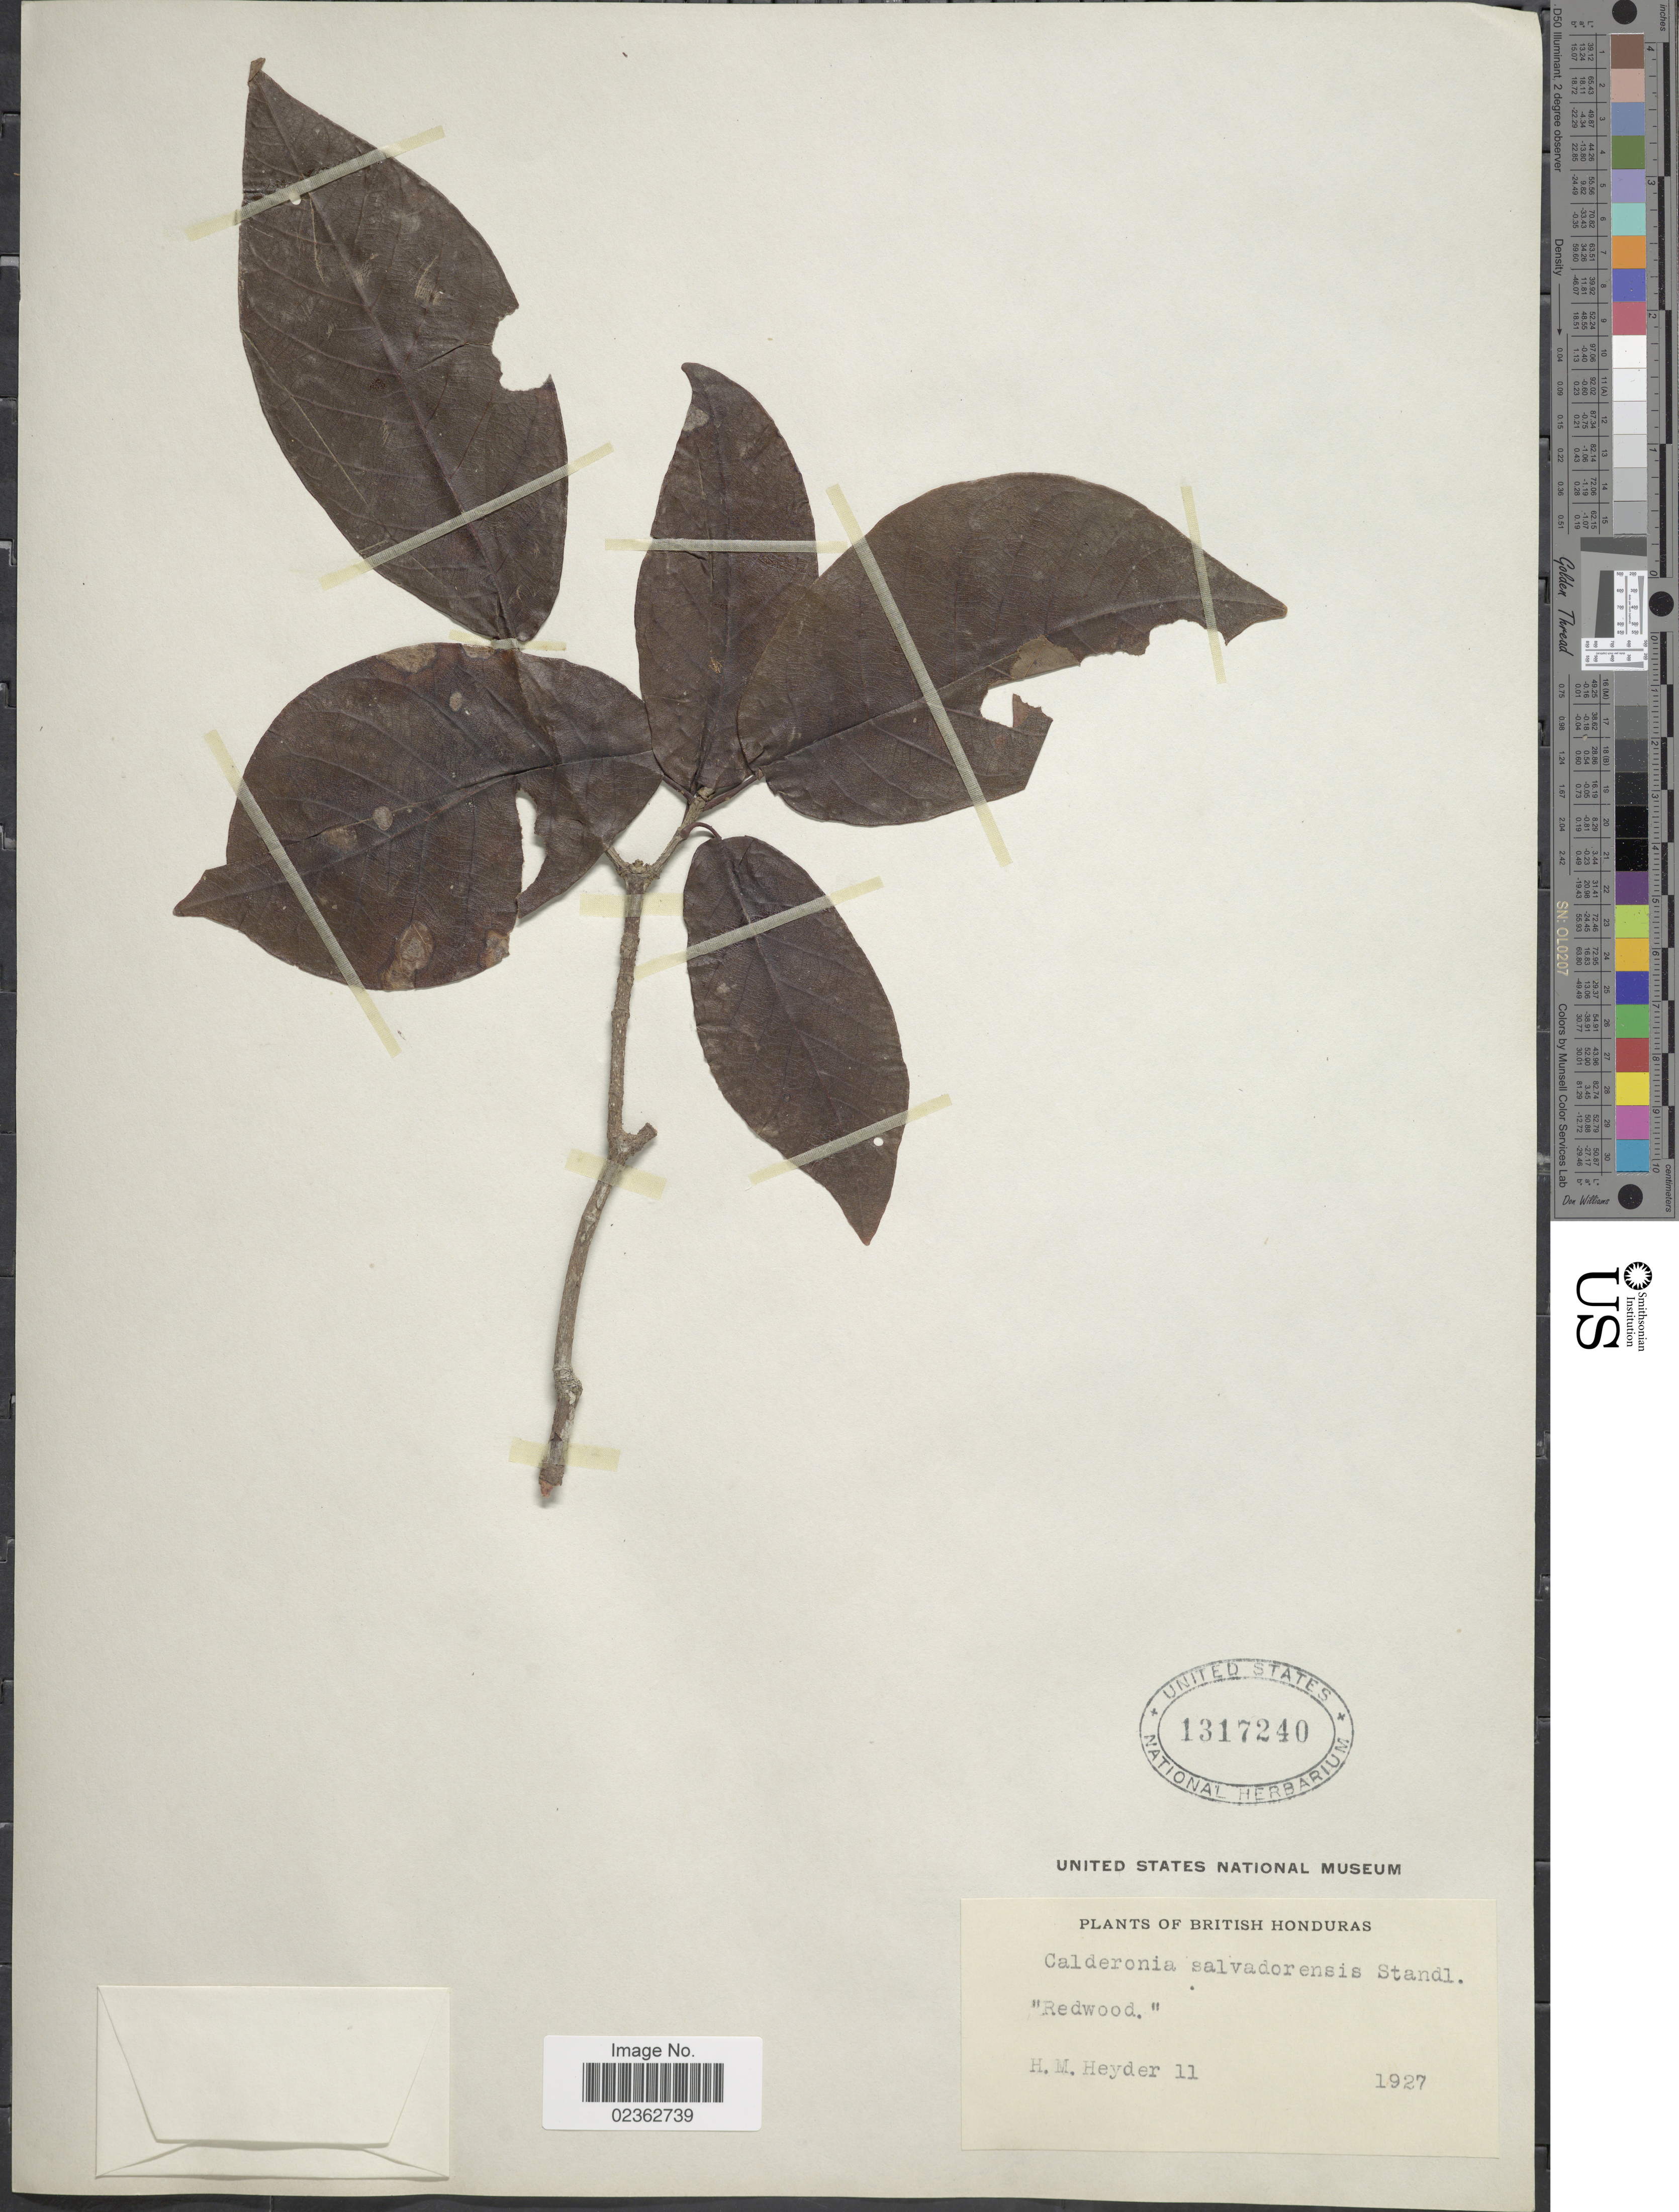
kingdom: Plantae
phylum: Tracheophyta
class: Magnoliopsida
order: Gentianales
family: Rubiaceae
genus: Simira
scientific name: Simira salvadorensis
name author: Standl.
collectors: H. Heyder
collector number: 11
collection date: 1927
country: Belize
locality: British Honduras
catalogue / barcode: US 1317240